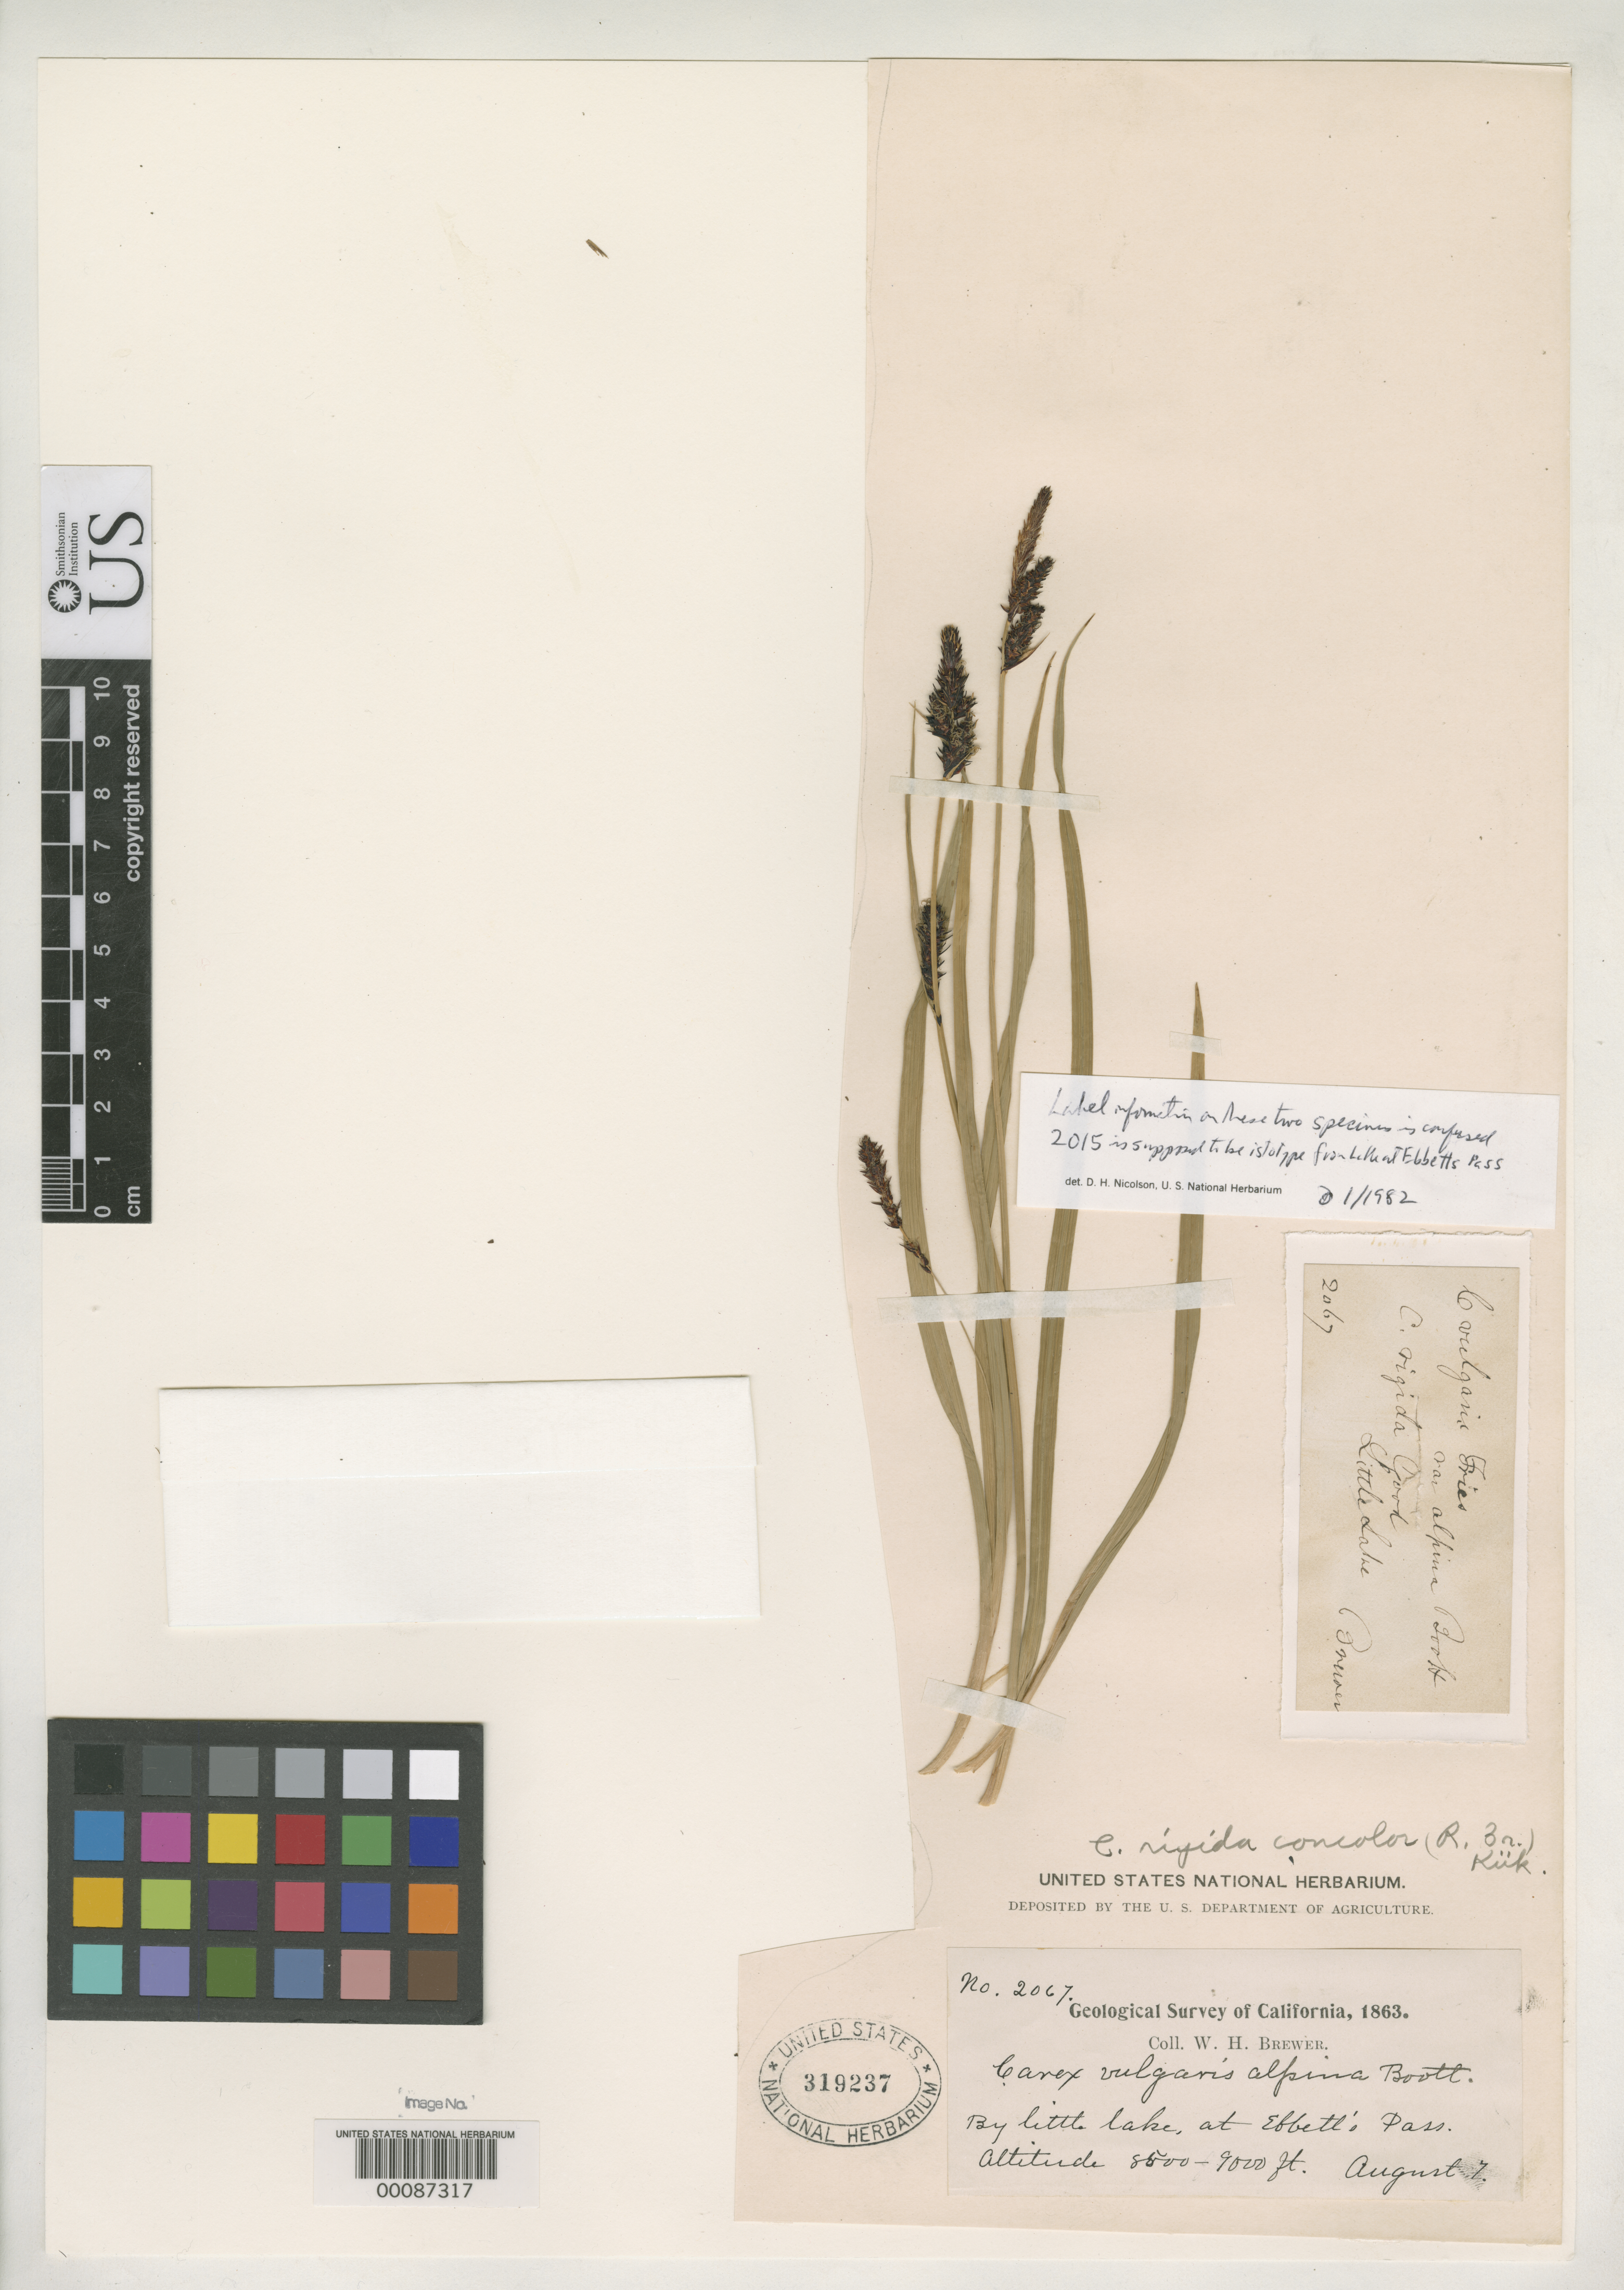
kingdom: Plantae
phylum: Tracheophyta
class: Liliopsida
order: Poales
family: Cyperaceae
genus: Carex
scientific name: Carex vulgaris var. bracteosa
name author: L.H. Bailey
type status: Isotype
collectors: W. H. Brewer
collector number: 2015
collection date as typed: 03 Aug 1863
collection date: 1863-08-03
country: United States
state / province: California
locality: By lake at Ebbet's pass; alt. 8000ft.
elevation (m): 2438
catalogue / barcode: US 319237